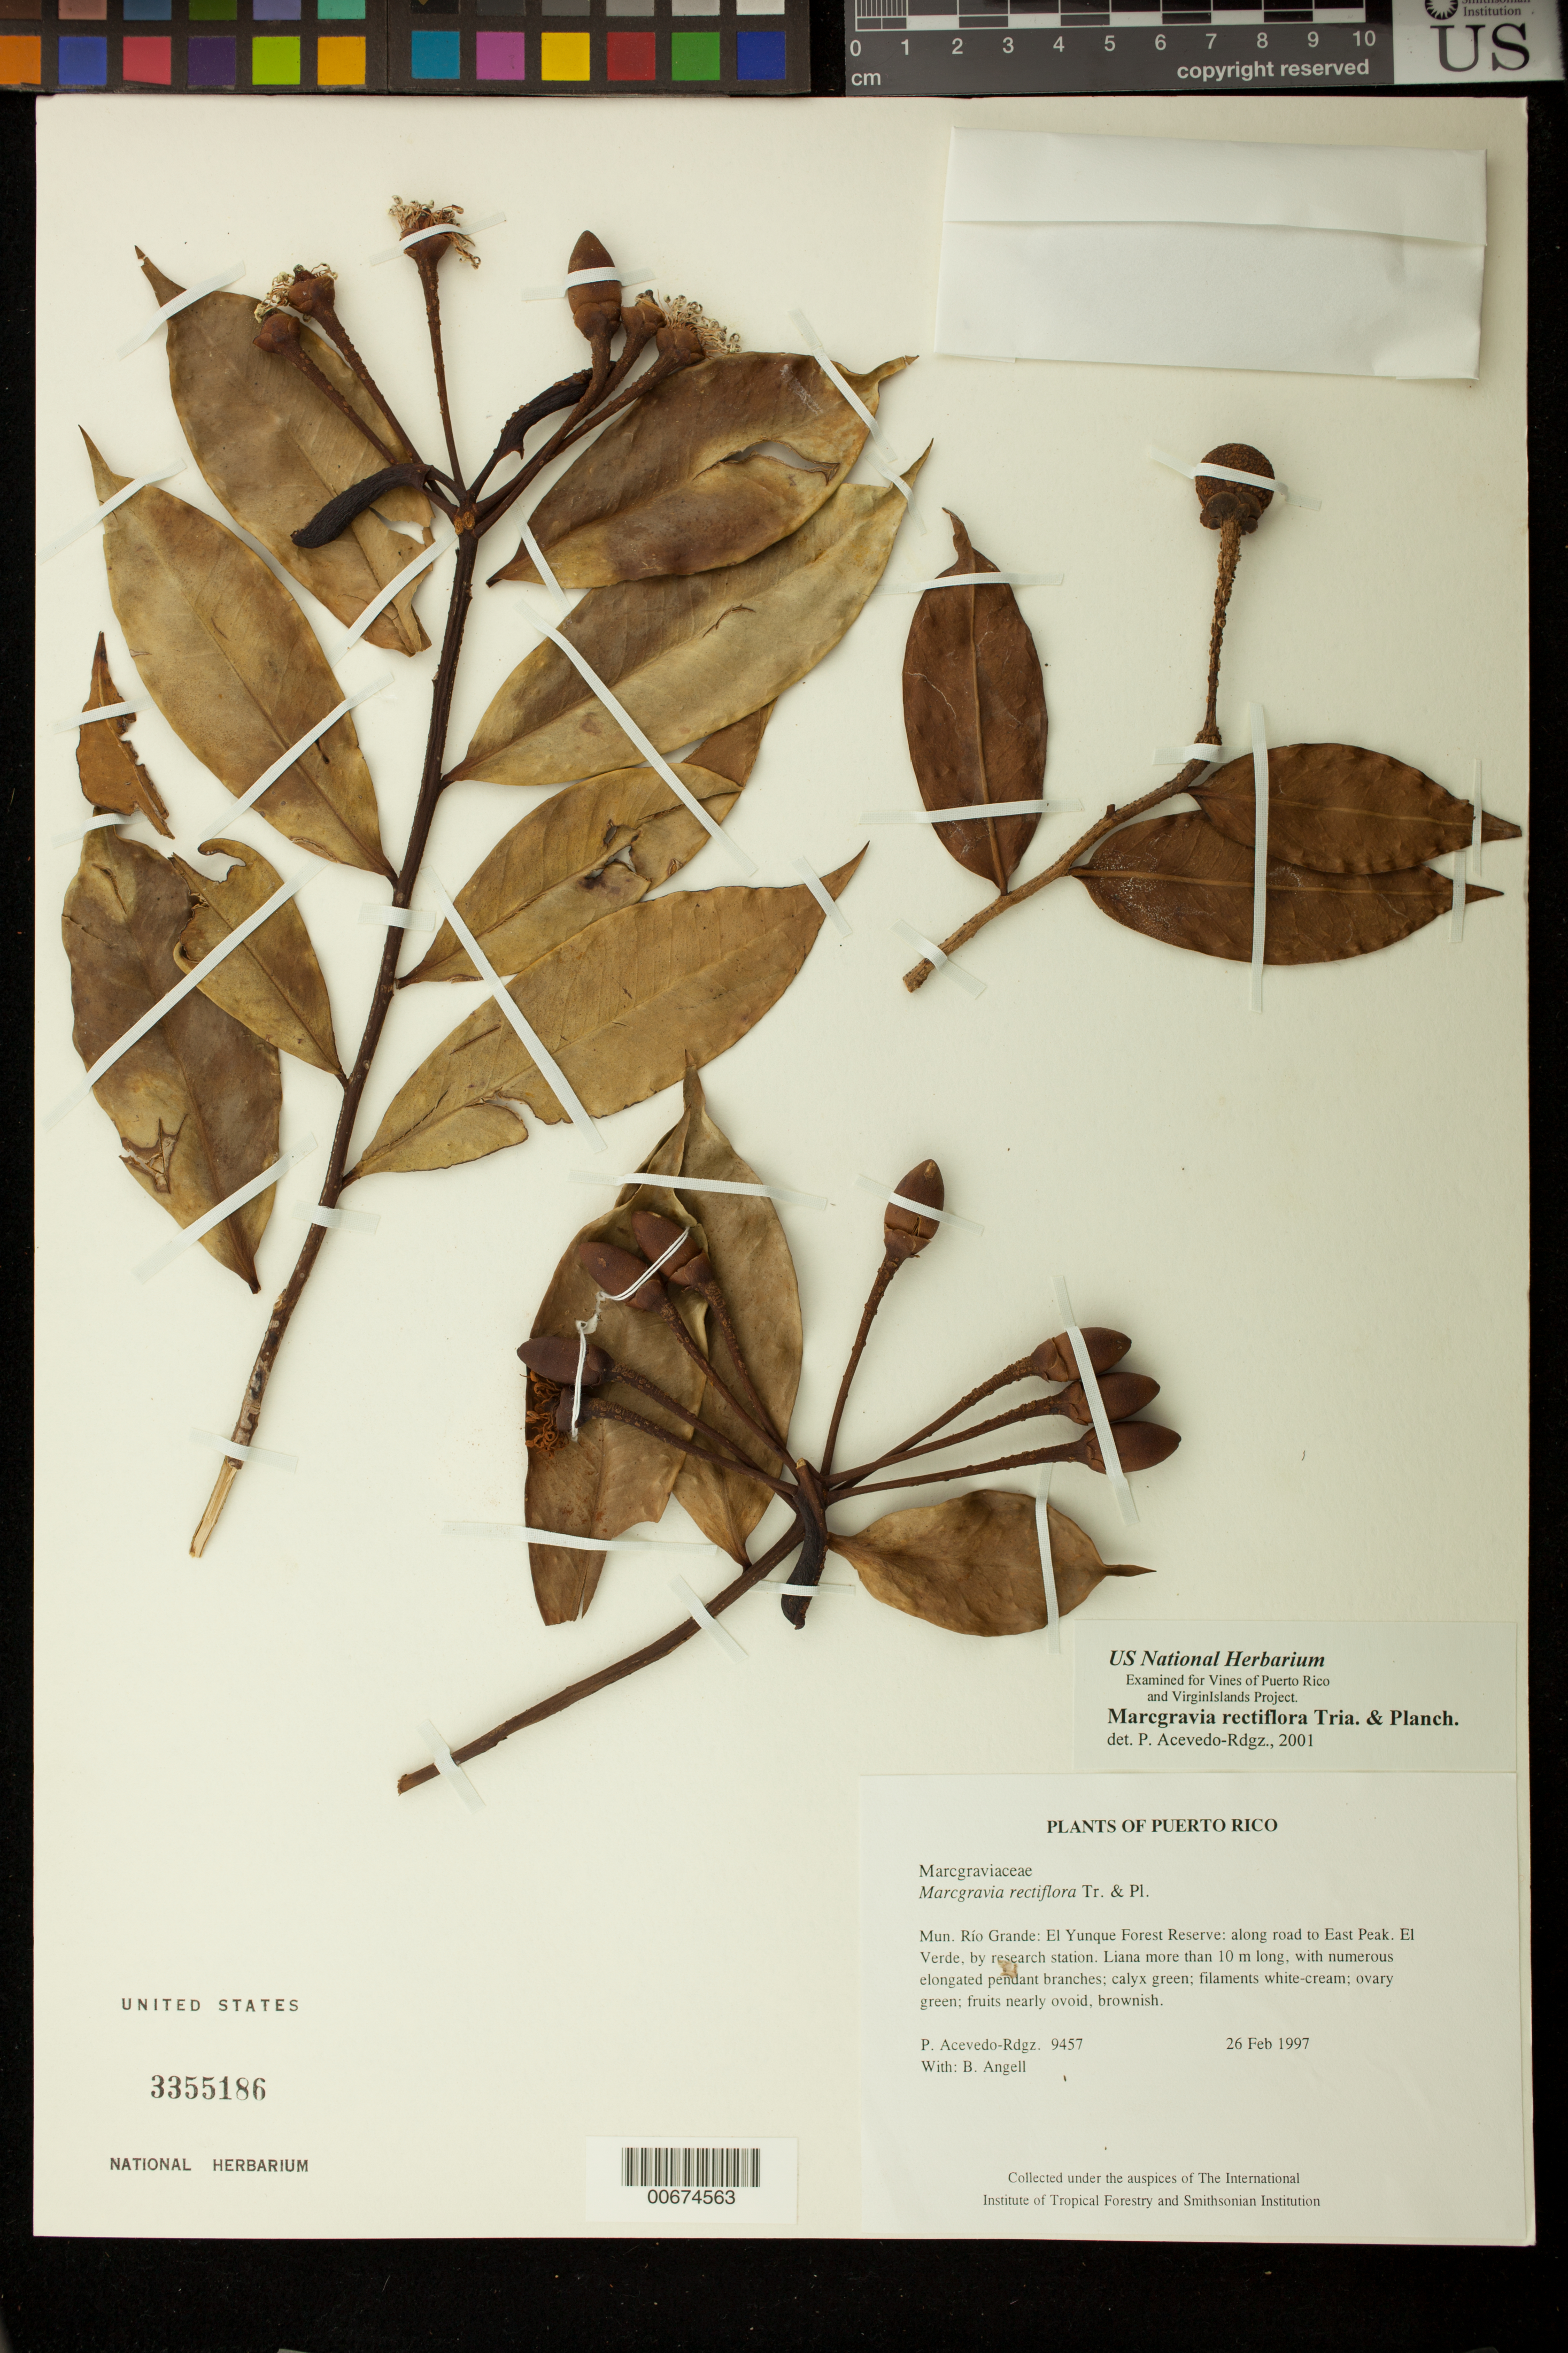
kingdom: Plantae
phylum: Tracheophyta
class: Magnoliopsida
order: Ericales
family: Marcgraviaceae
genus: Marcgravia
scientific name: Marcgravia rectiflora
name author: Triana & Planch.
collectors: P. Acevedo-Rodr. & Bobbi Angell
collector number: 9457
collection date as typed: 26 Feb 1997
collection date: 1997-02-26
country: Puerto Rico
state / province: Río Grande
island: Puerto Rico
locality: Río Grande: El Yunque Forest Reserve: along road to East Peak. El Verde, by research station.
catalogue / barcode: US 3355186